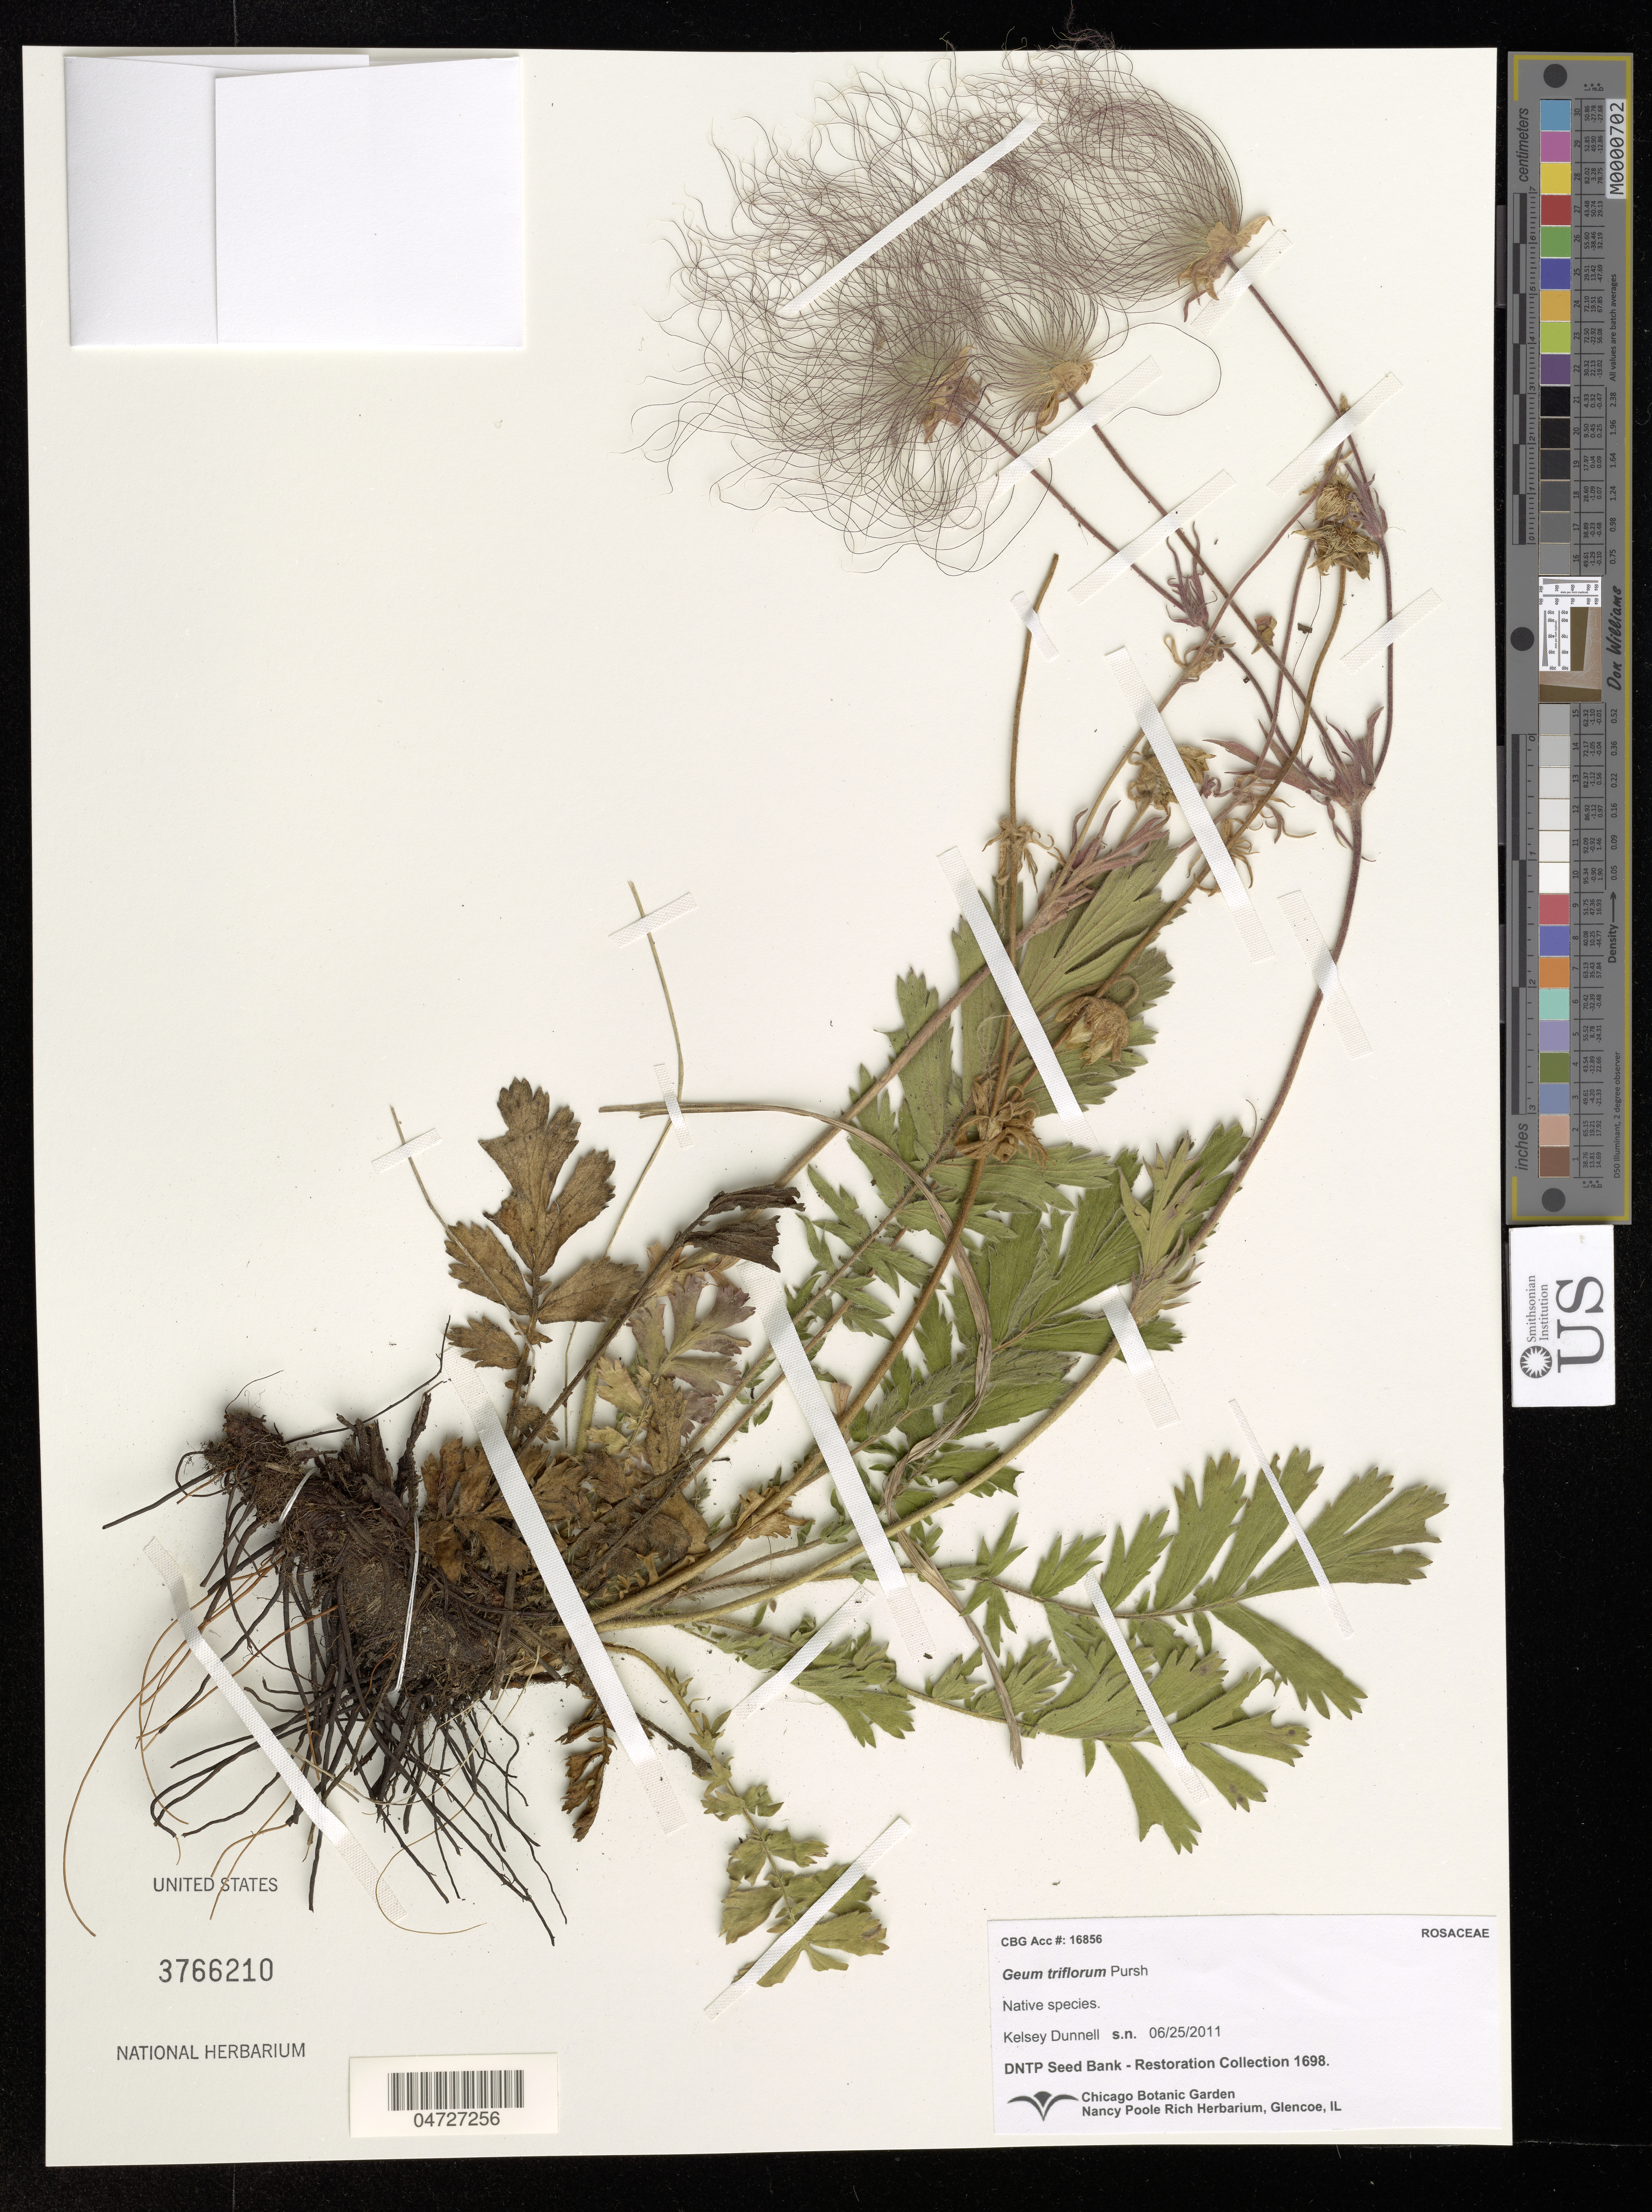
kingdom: Plantae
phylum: Tracheophyta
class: Magnoliopsida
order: Rosales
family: Rosaceae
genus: Geum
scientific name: Geum triflorum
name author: Pursh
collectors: K. Dunnell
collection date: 2011-06-25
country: United States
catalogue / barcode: US 3766210